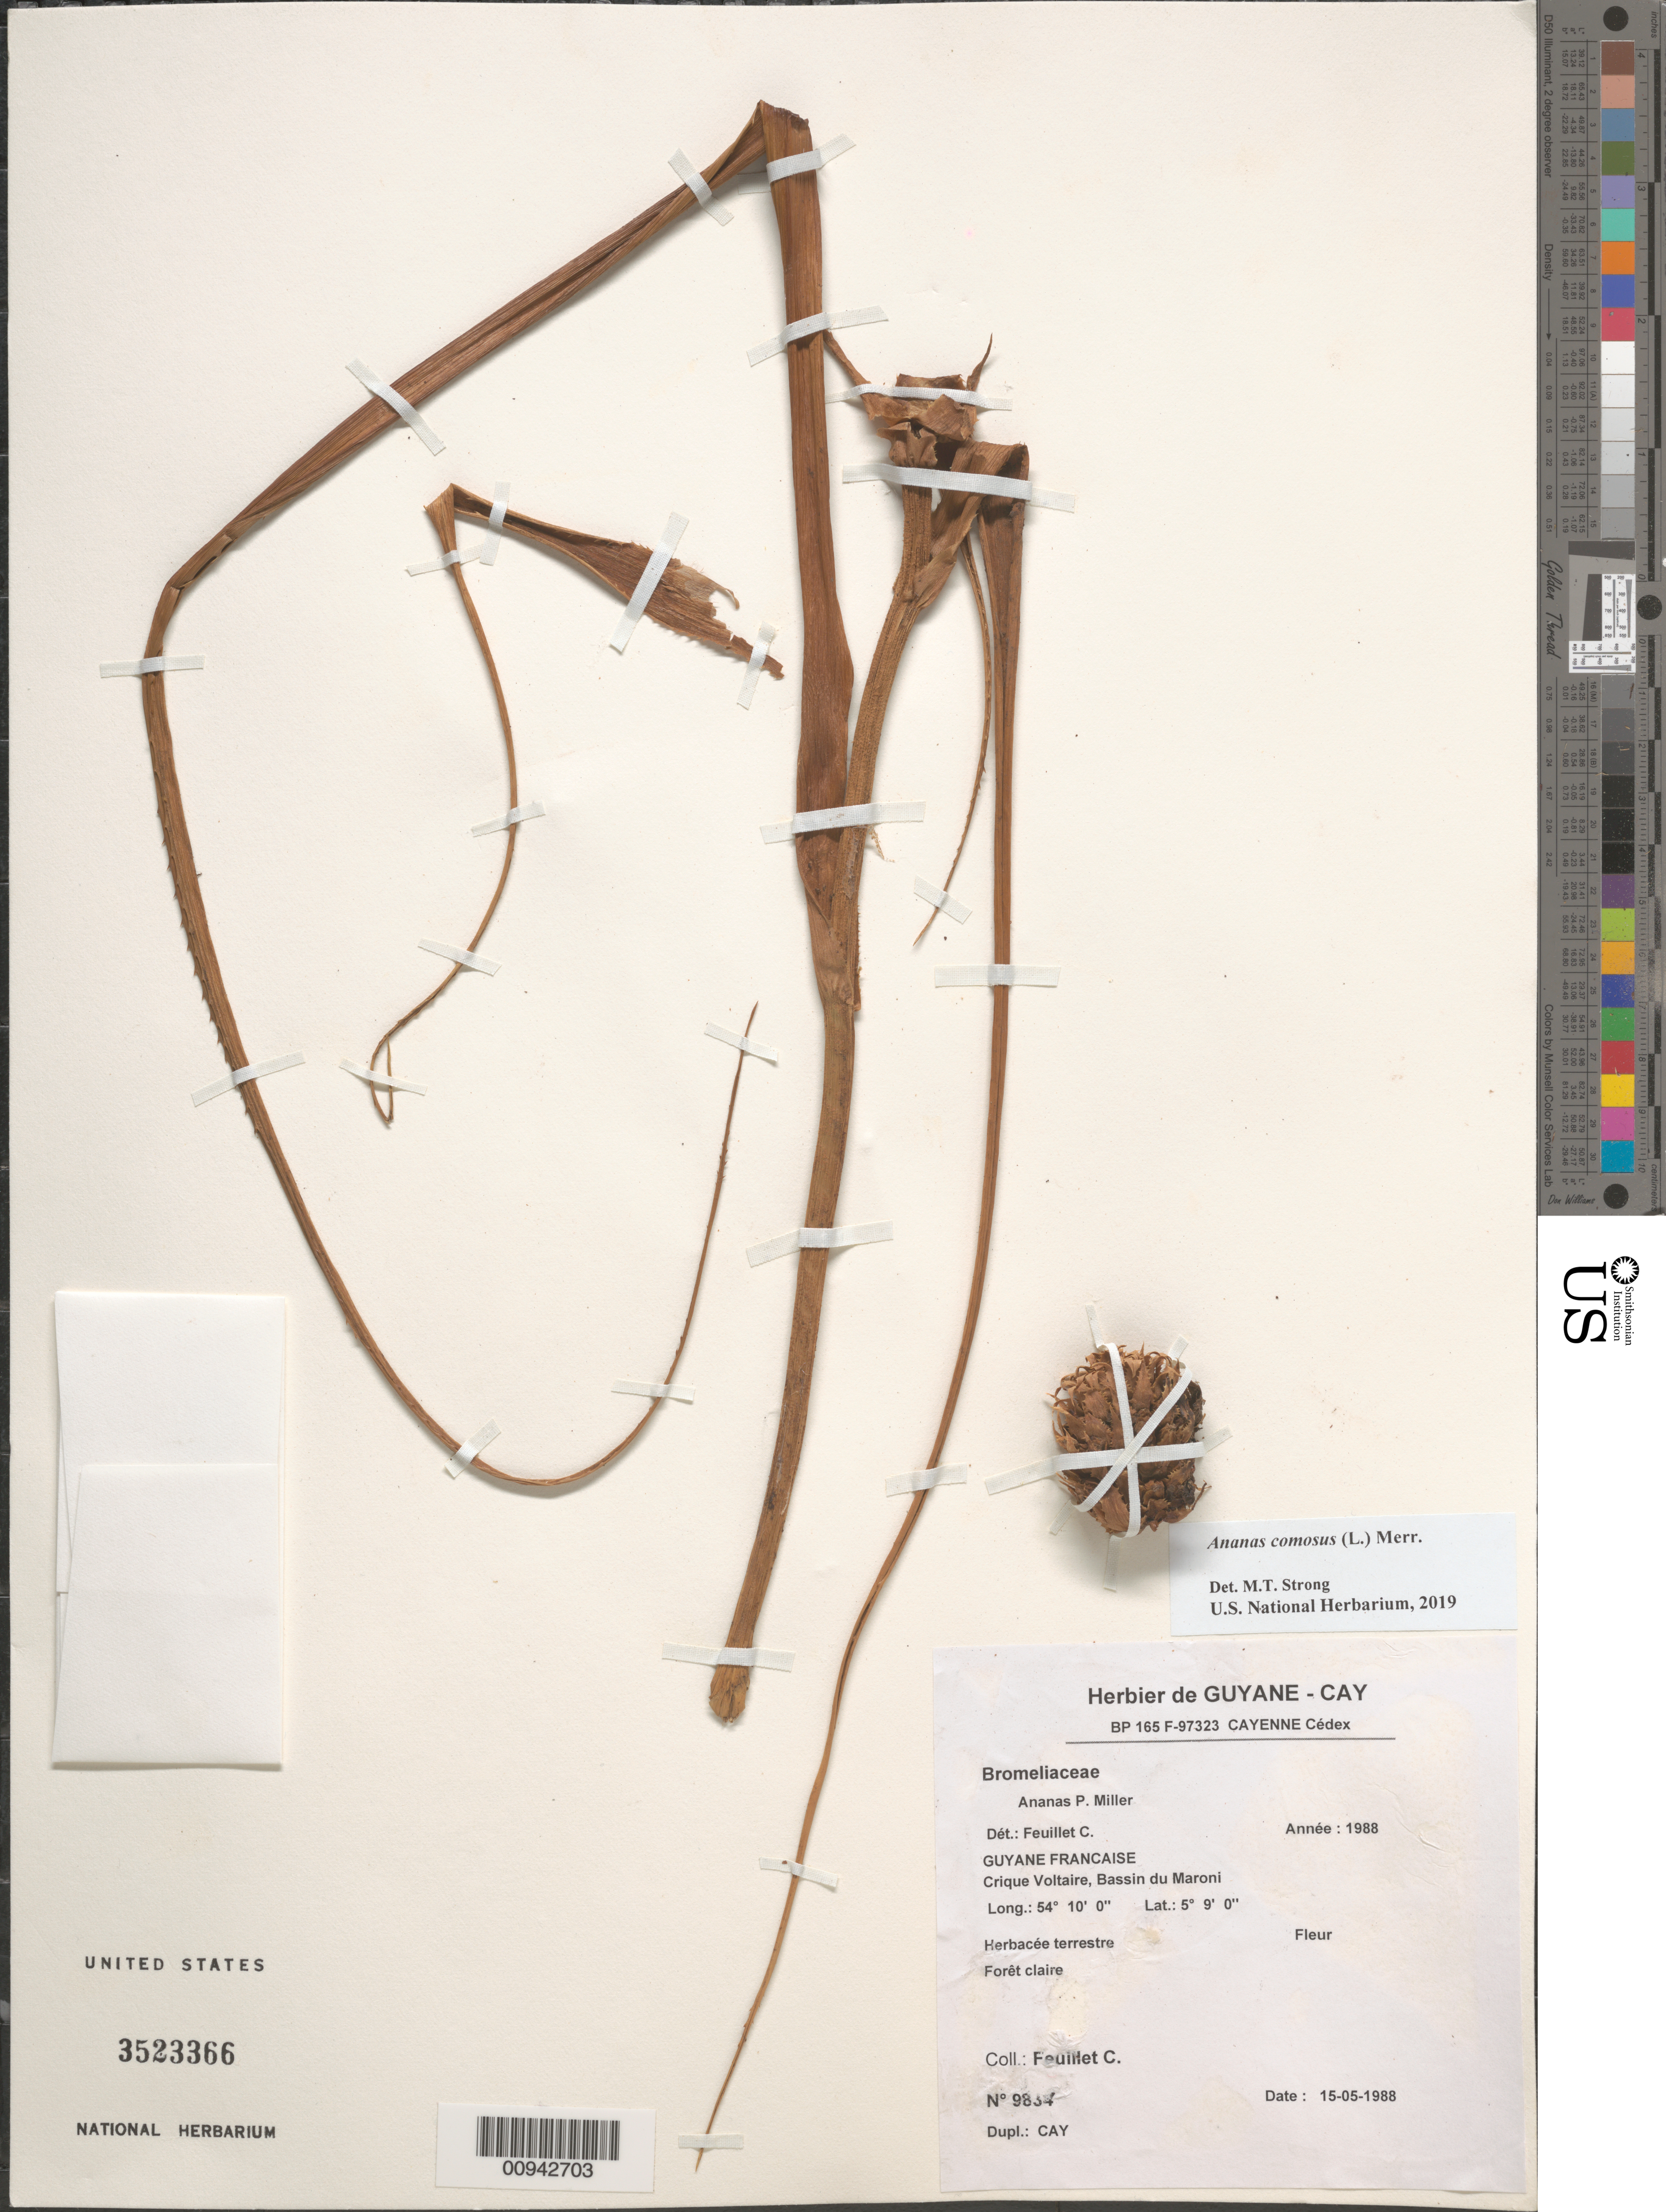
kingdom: Plantae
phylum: Tracheophyta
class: Liliopsida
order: Poales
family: Bromeliaceae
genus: Ananas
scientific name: Ananas comosus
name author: (L.) Merr.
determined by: Strong, Mark T., (BOT), Smithsonian Institution - National Museum of Natural History (UNITED STATES)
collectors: C. Feuillet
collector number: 9834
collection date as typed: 15 May 1988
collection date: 1988-05-15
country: French Guiana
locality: Crique Voltaire - Bassin du Maroni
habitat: Foret claire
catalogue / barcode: US 3523366